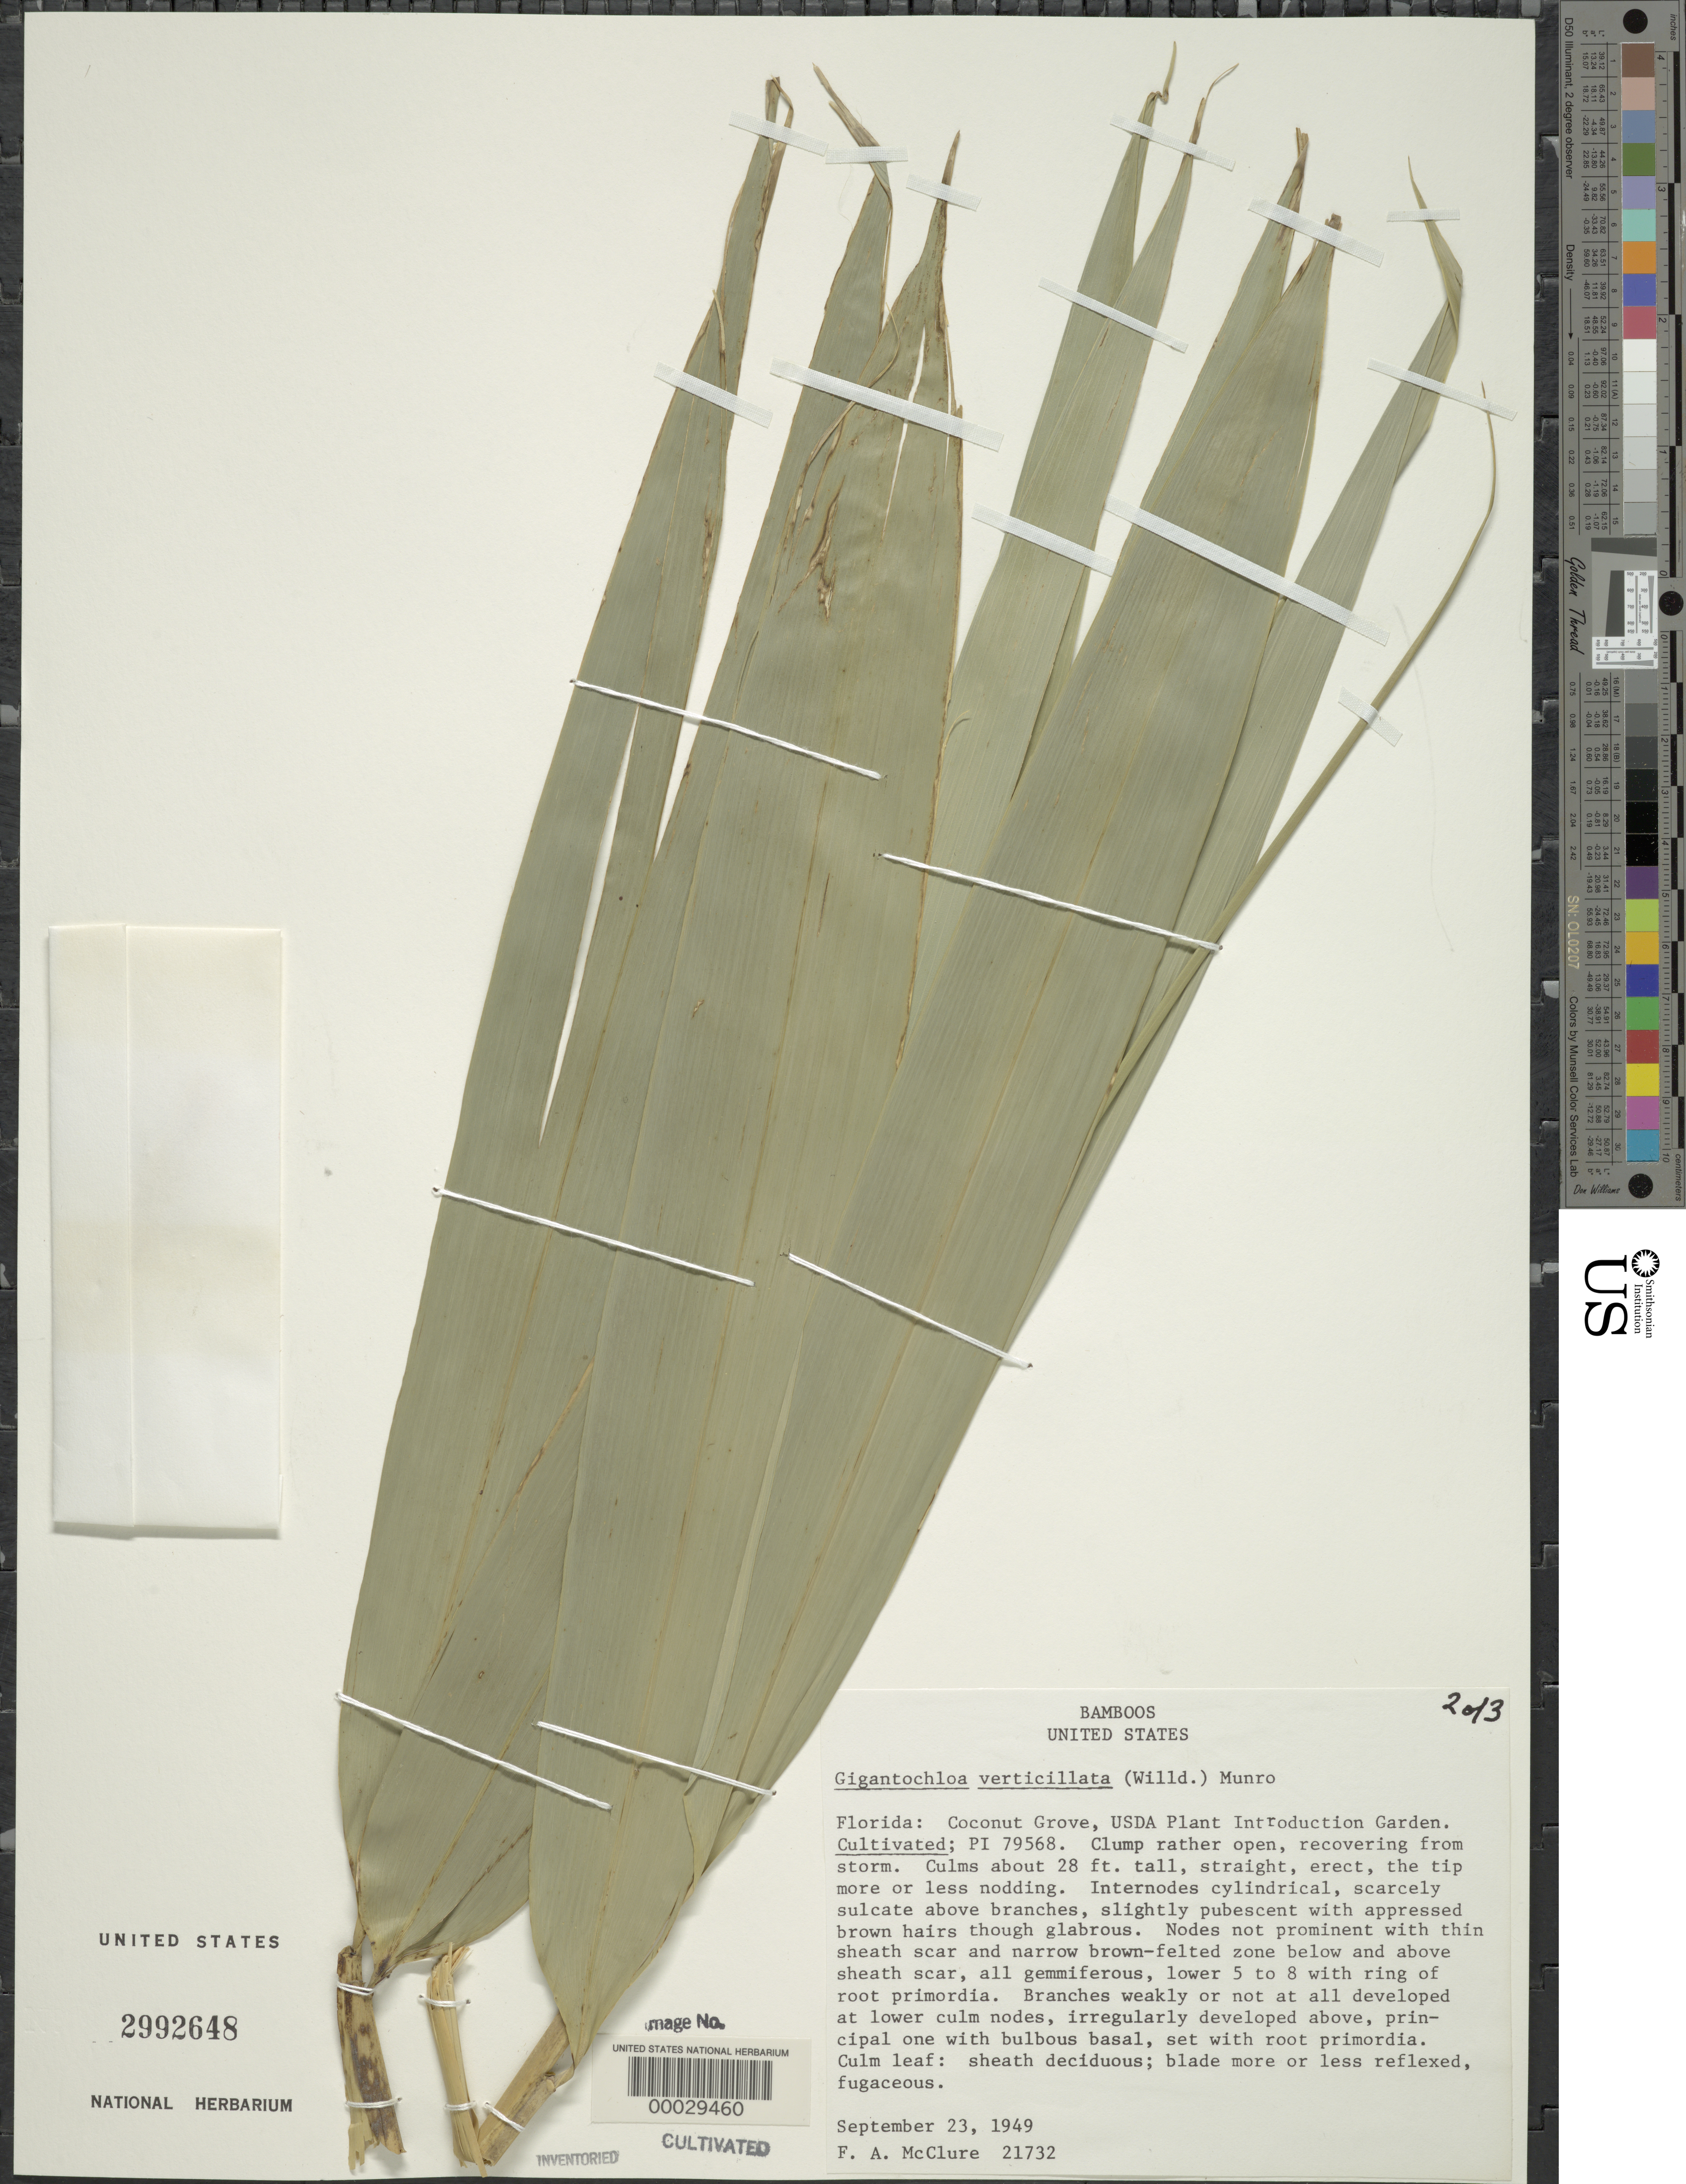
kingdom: Plantae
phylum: Tracheophyta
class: Liliopsida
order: Poales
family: Poaceae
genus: Gigantochloa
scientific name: Gigantochloa verticillata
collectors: F. A. McClure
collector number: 21732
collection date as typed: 23 Sep 1949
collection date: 1949-09-23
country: United States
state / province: Florida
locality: Usda plant intro. garden, coconut grove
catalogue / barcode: US 2992648